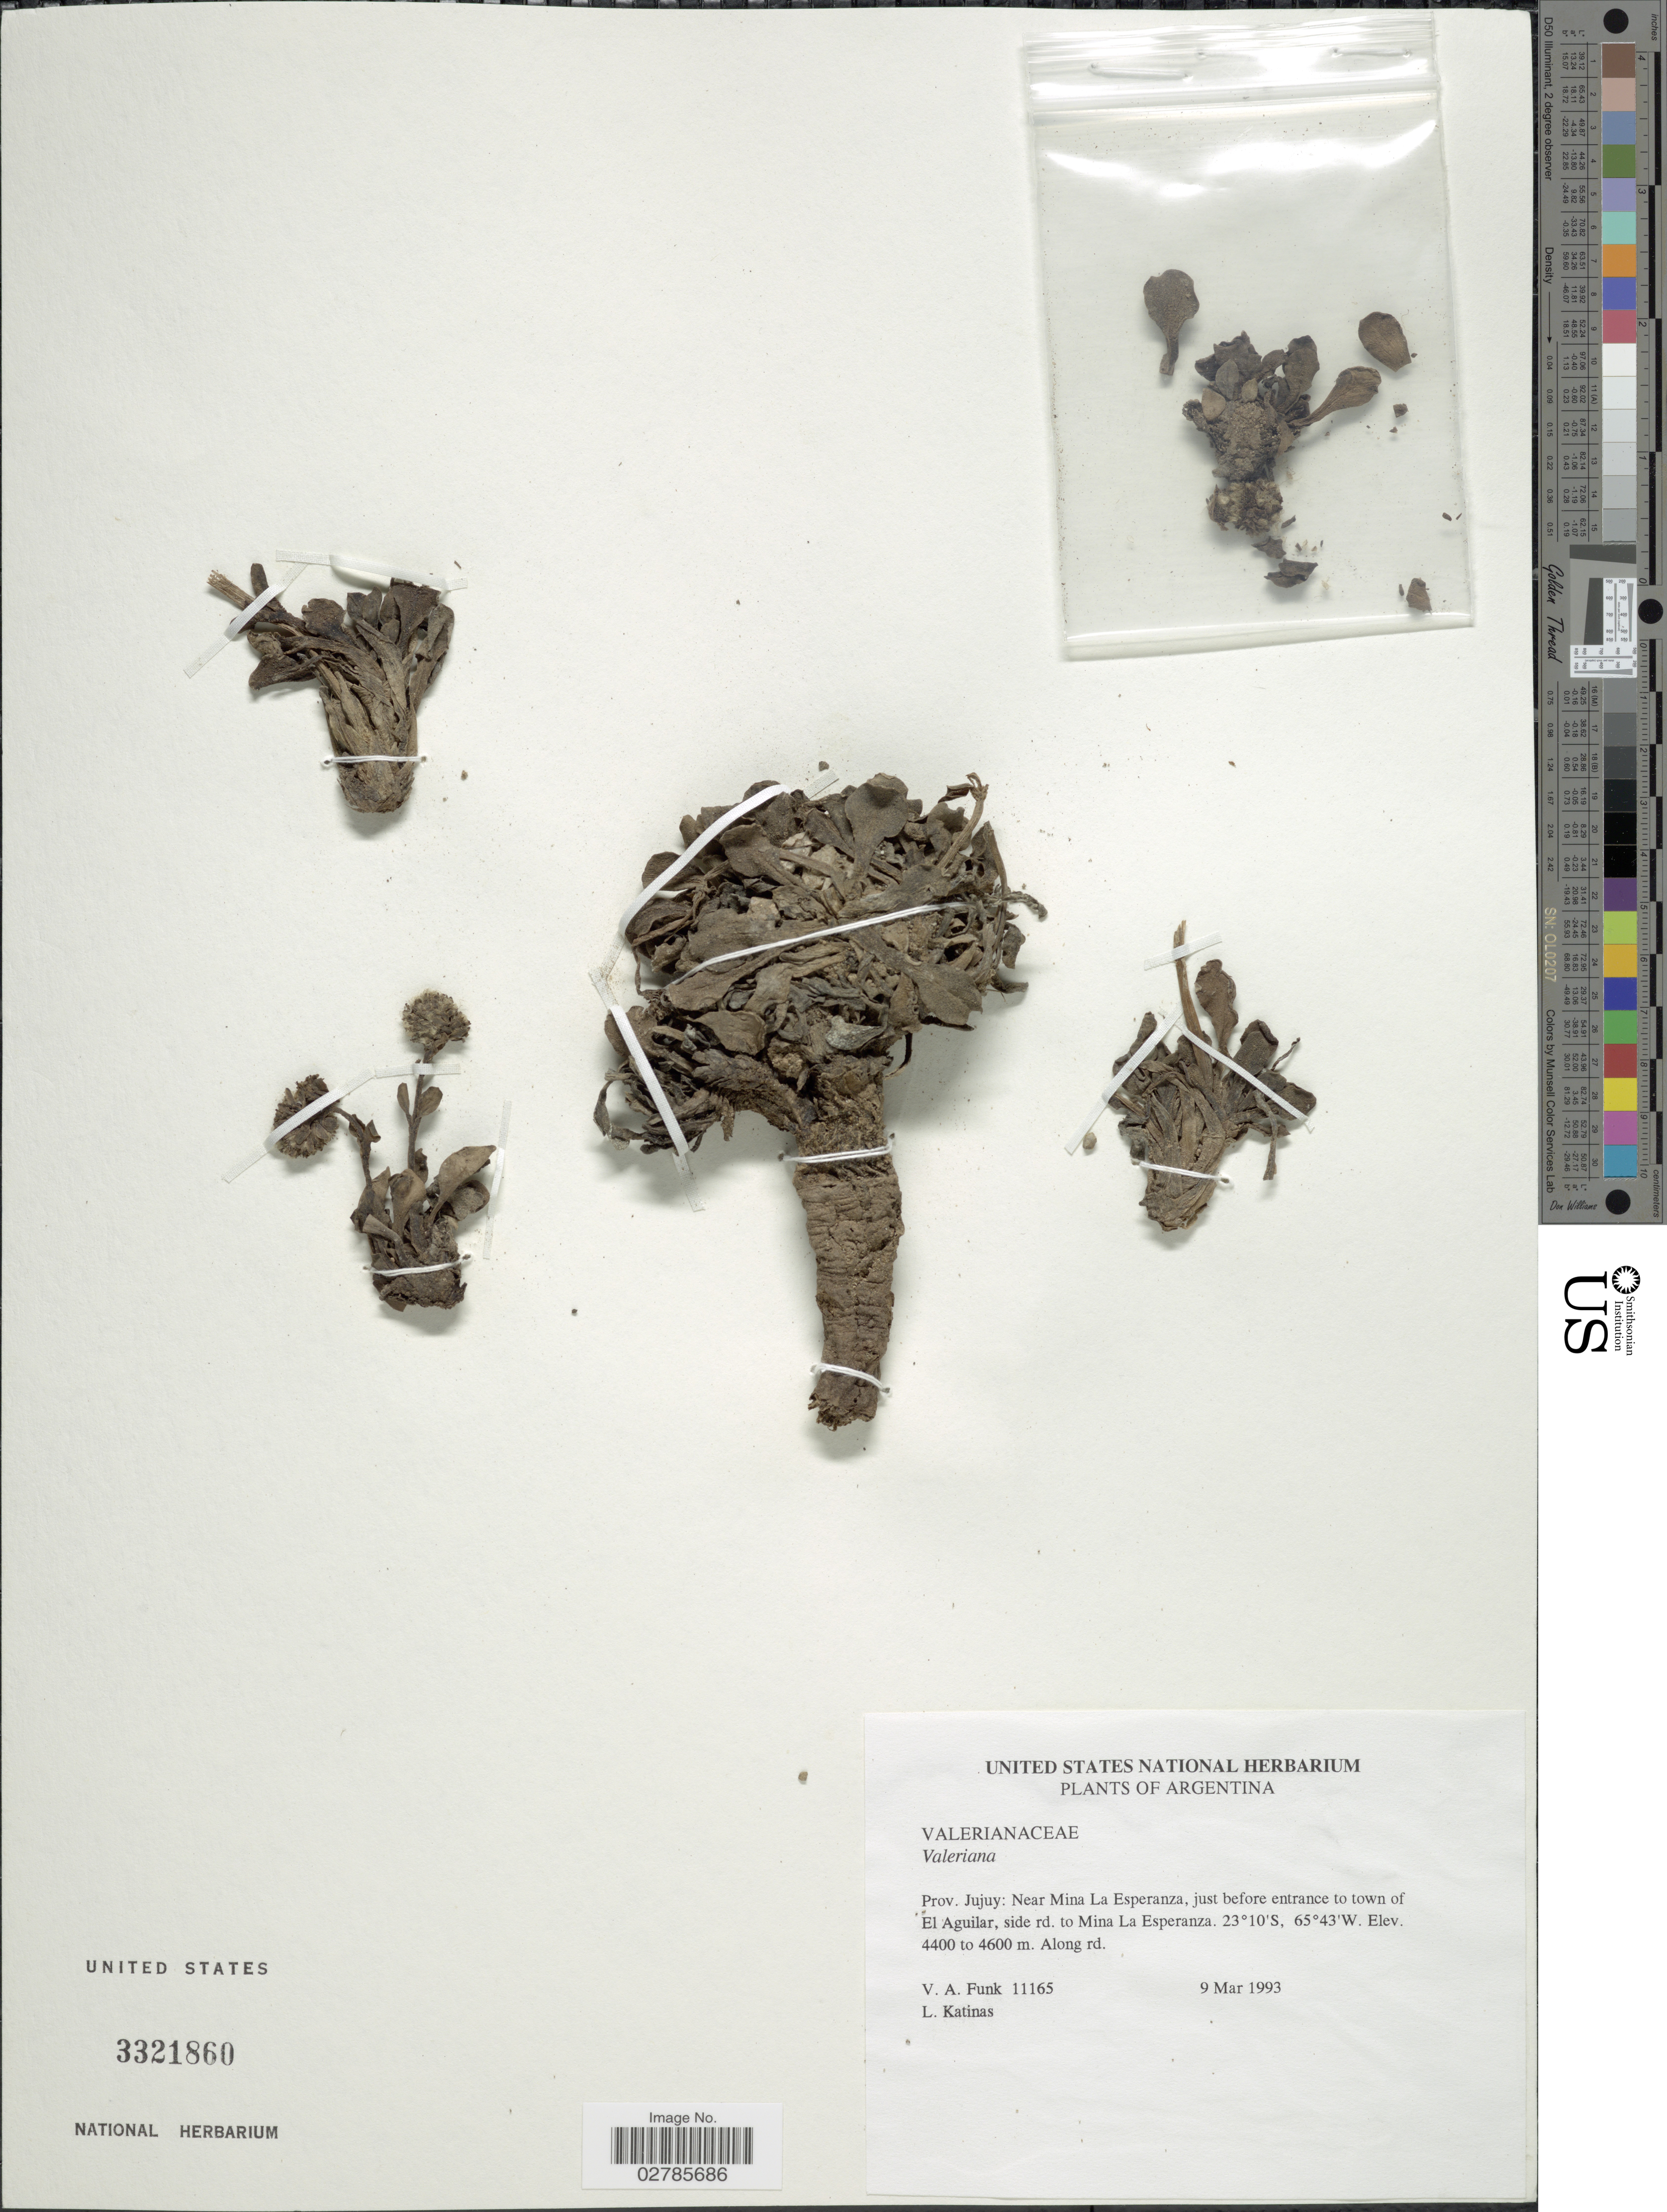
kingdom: Plantae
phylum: Tracheophyta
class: Magnoliopsida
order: Dipsacales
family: Caprifoliaceae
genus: Valeriana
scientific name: Valeriana sp.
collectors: V. Funk & L. Katinas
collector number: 11165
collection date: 1993-03-09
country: Argentina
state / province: Jujuy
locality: Prov. Jujuy: Near Mina La Esperanza, just before entrance to town of El Aguilar, side rd. to Mina La Esperanza.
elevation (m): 4400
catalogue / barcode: US 3321860